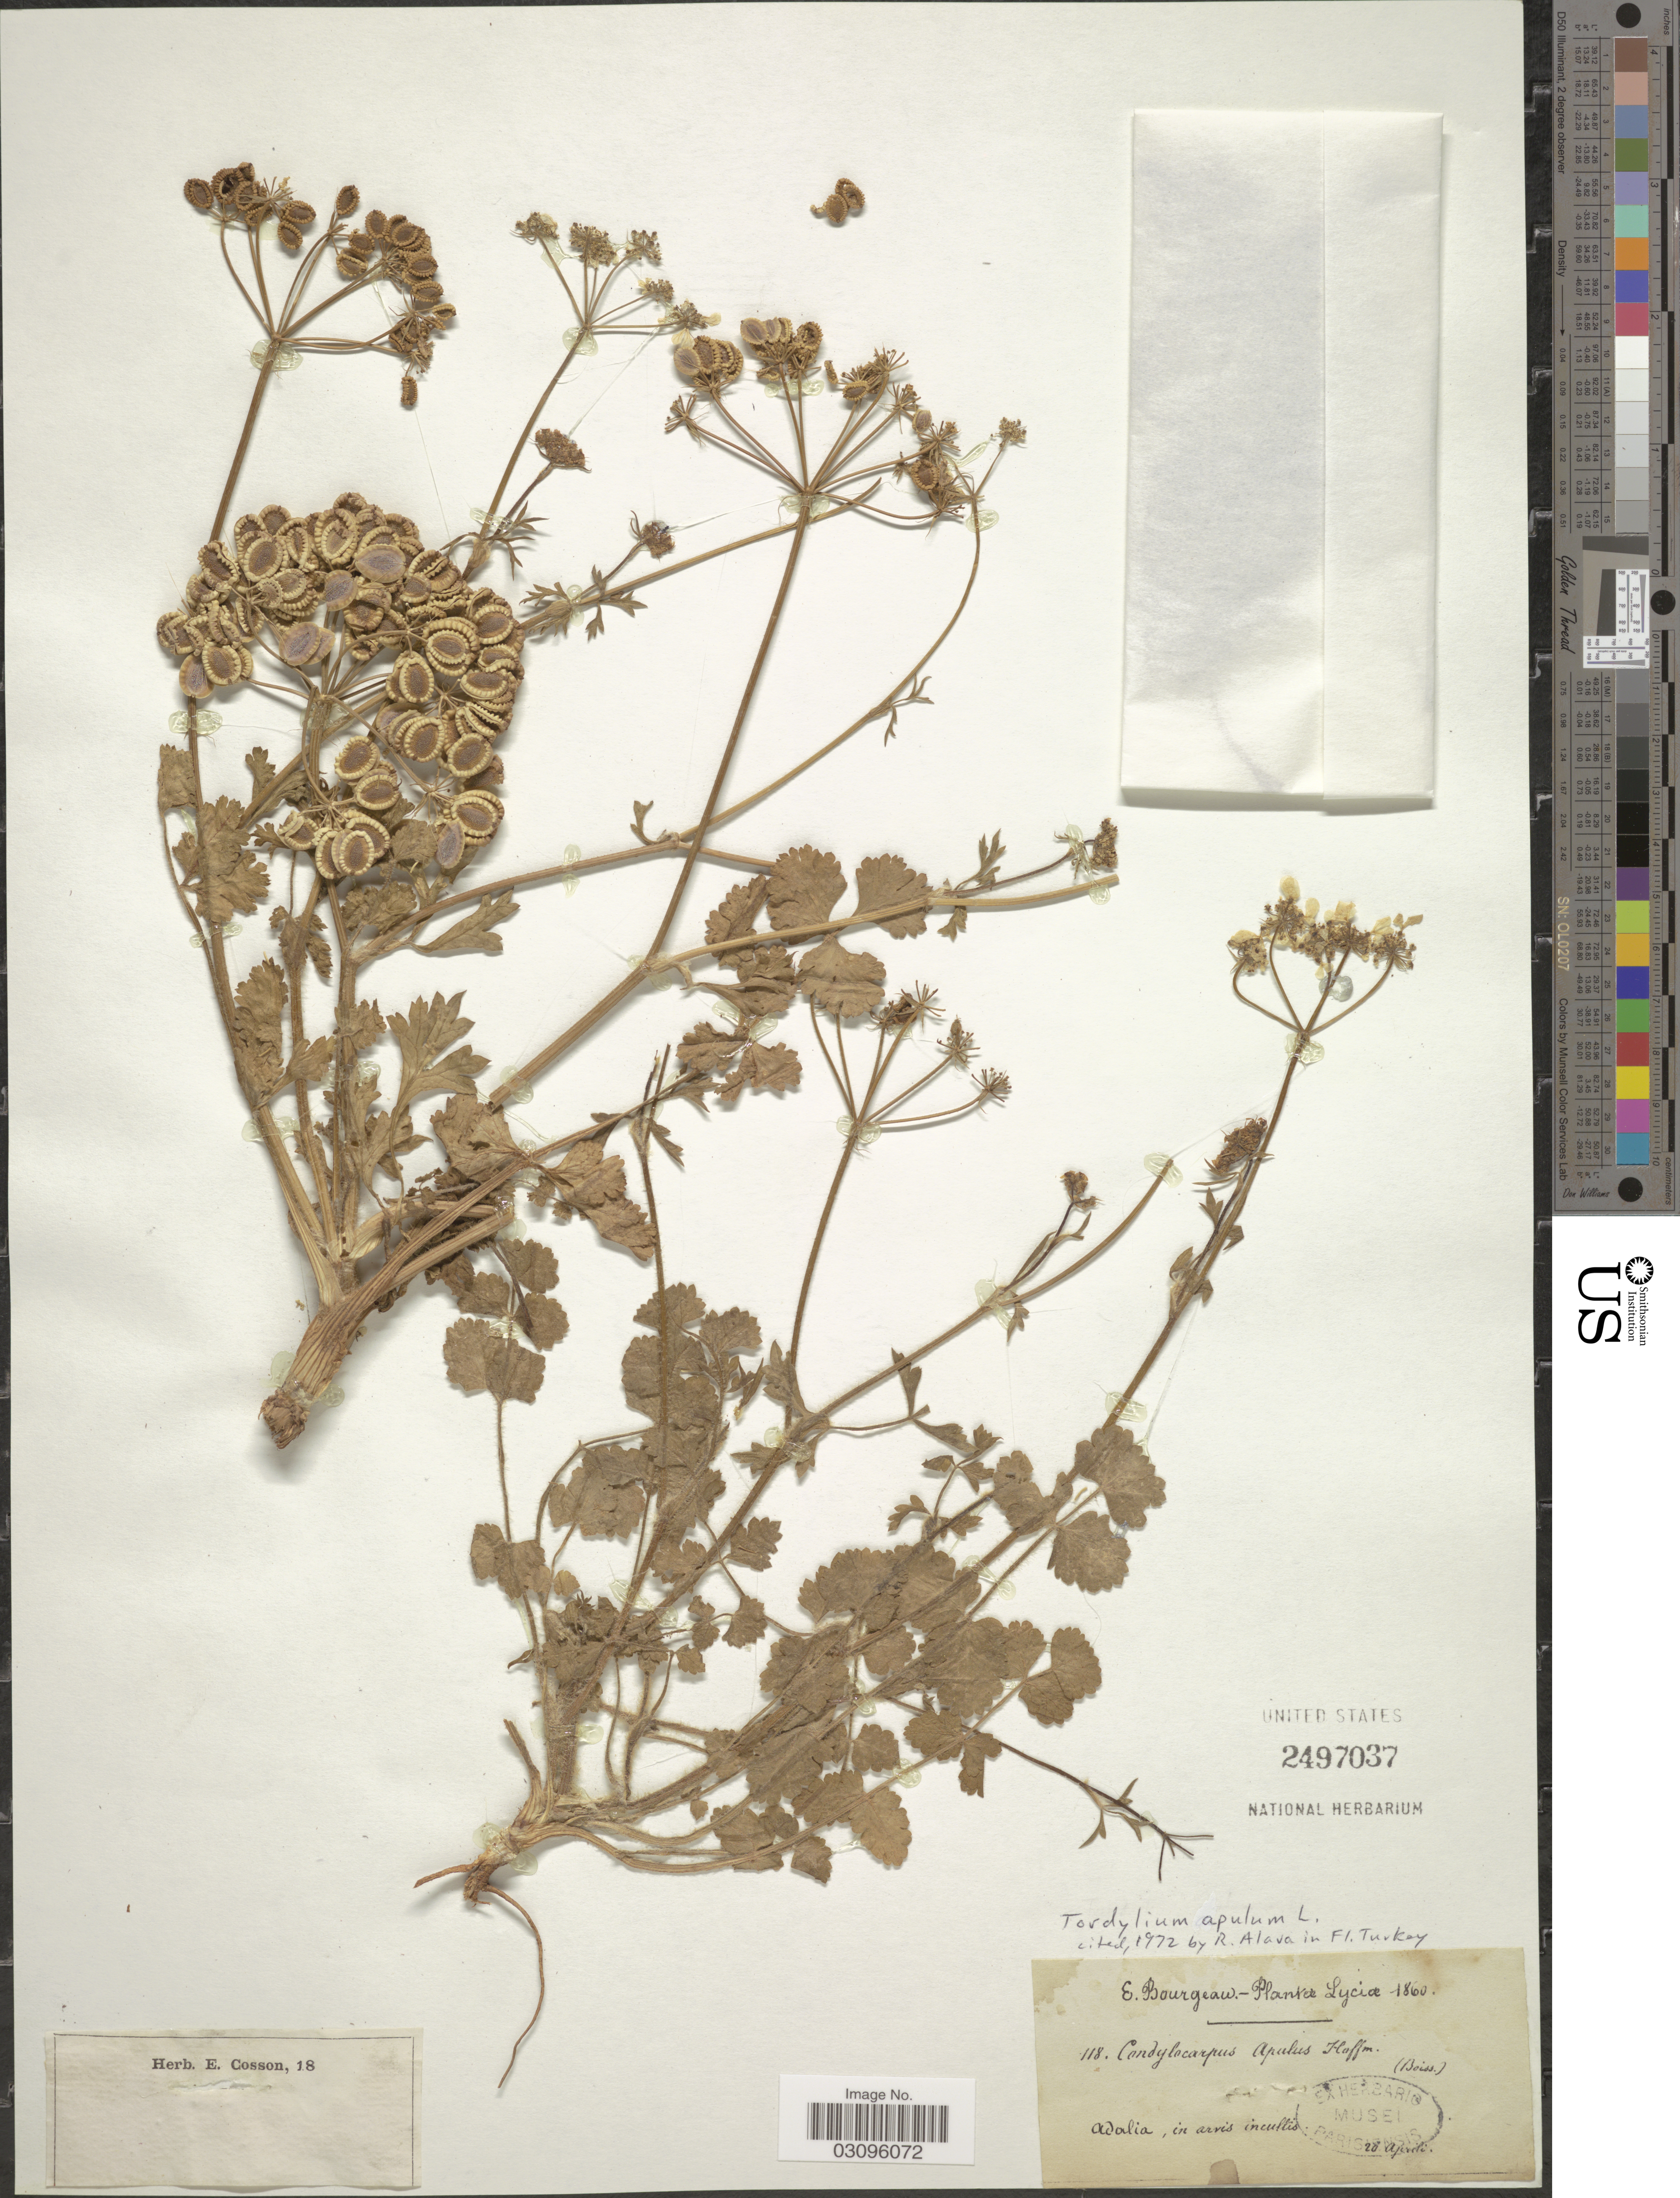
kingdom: Plantae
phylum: Tracheophyta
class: Magnoliopsida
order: Apiales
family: Apiaceae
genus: Tordylium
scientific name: Tordylium apulum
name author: L.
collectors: E. Bourgeau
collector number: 118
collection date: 1860-04-28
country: Turkey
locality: Lyciæ. Adalia, in arvis incultis.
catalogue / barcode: US 2497037